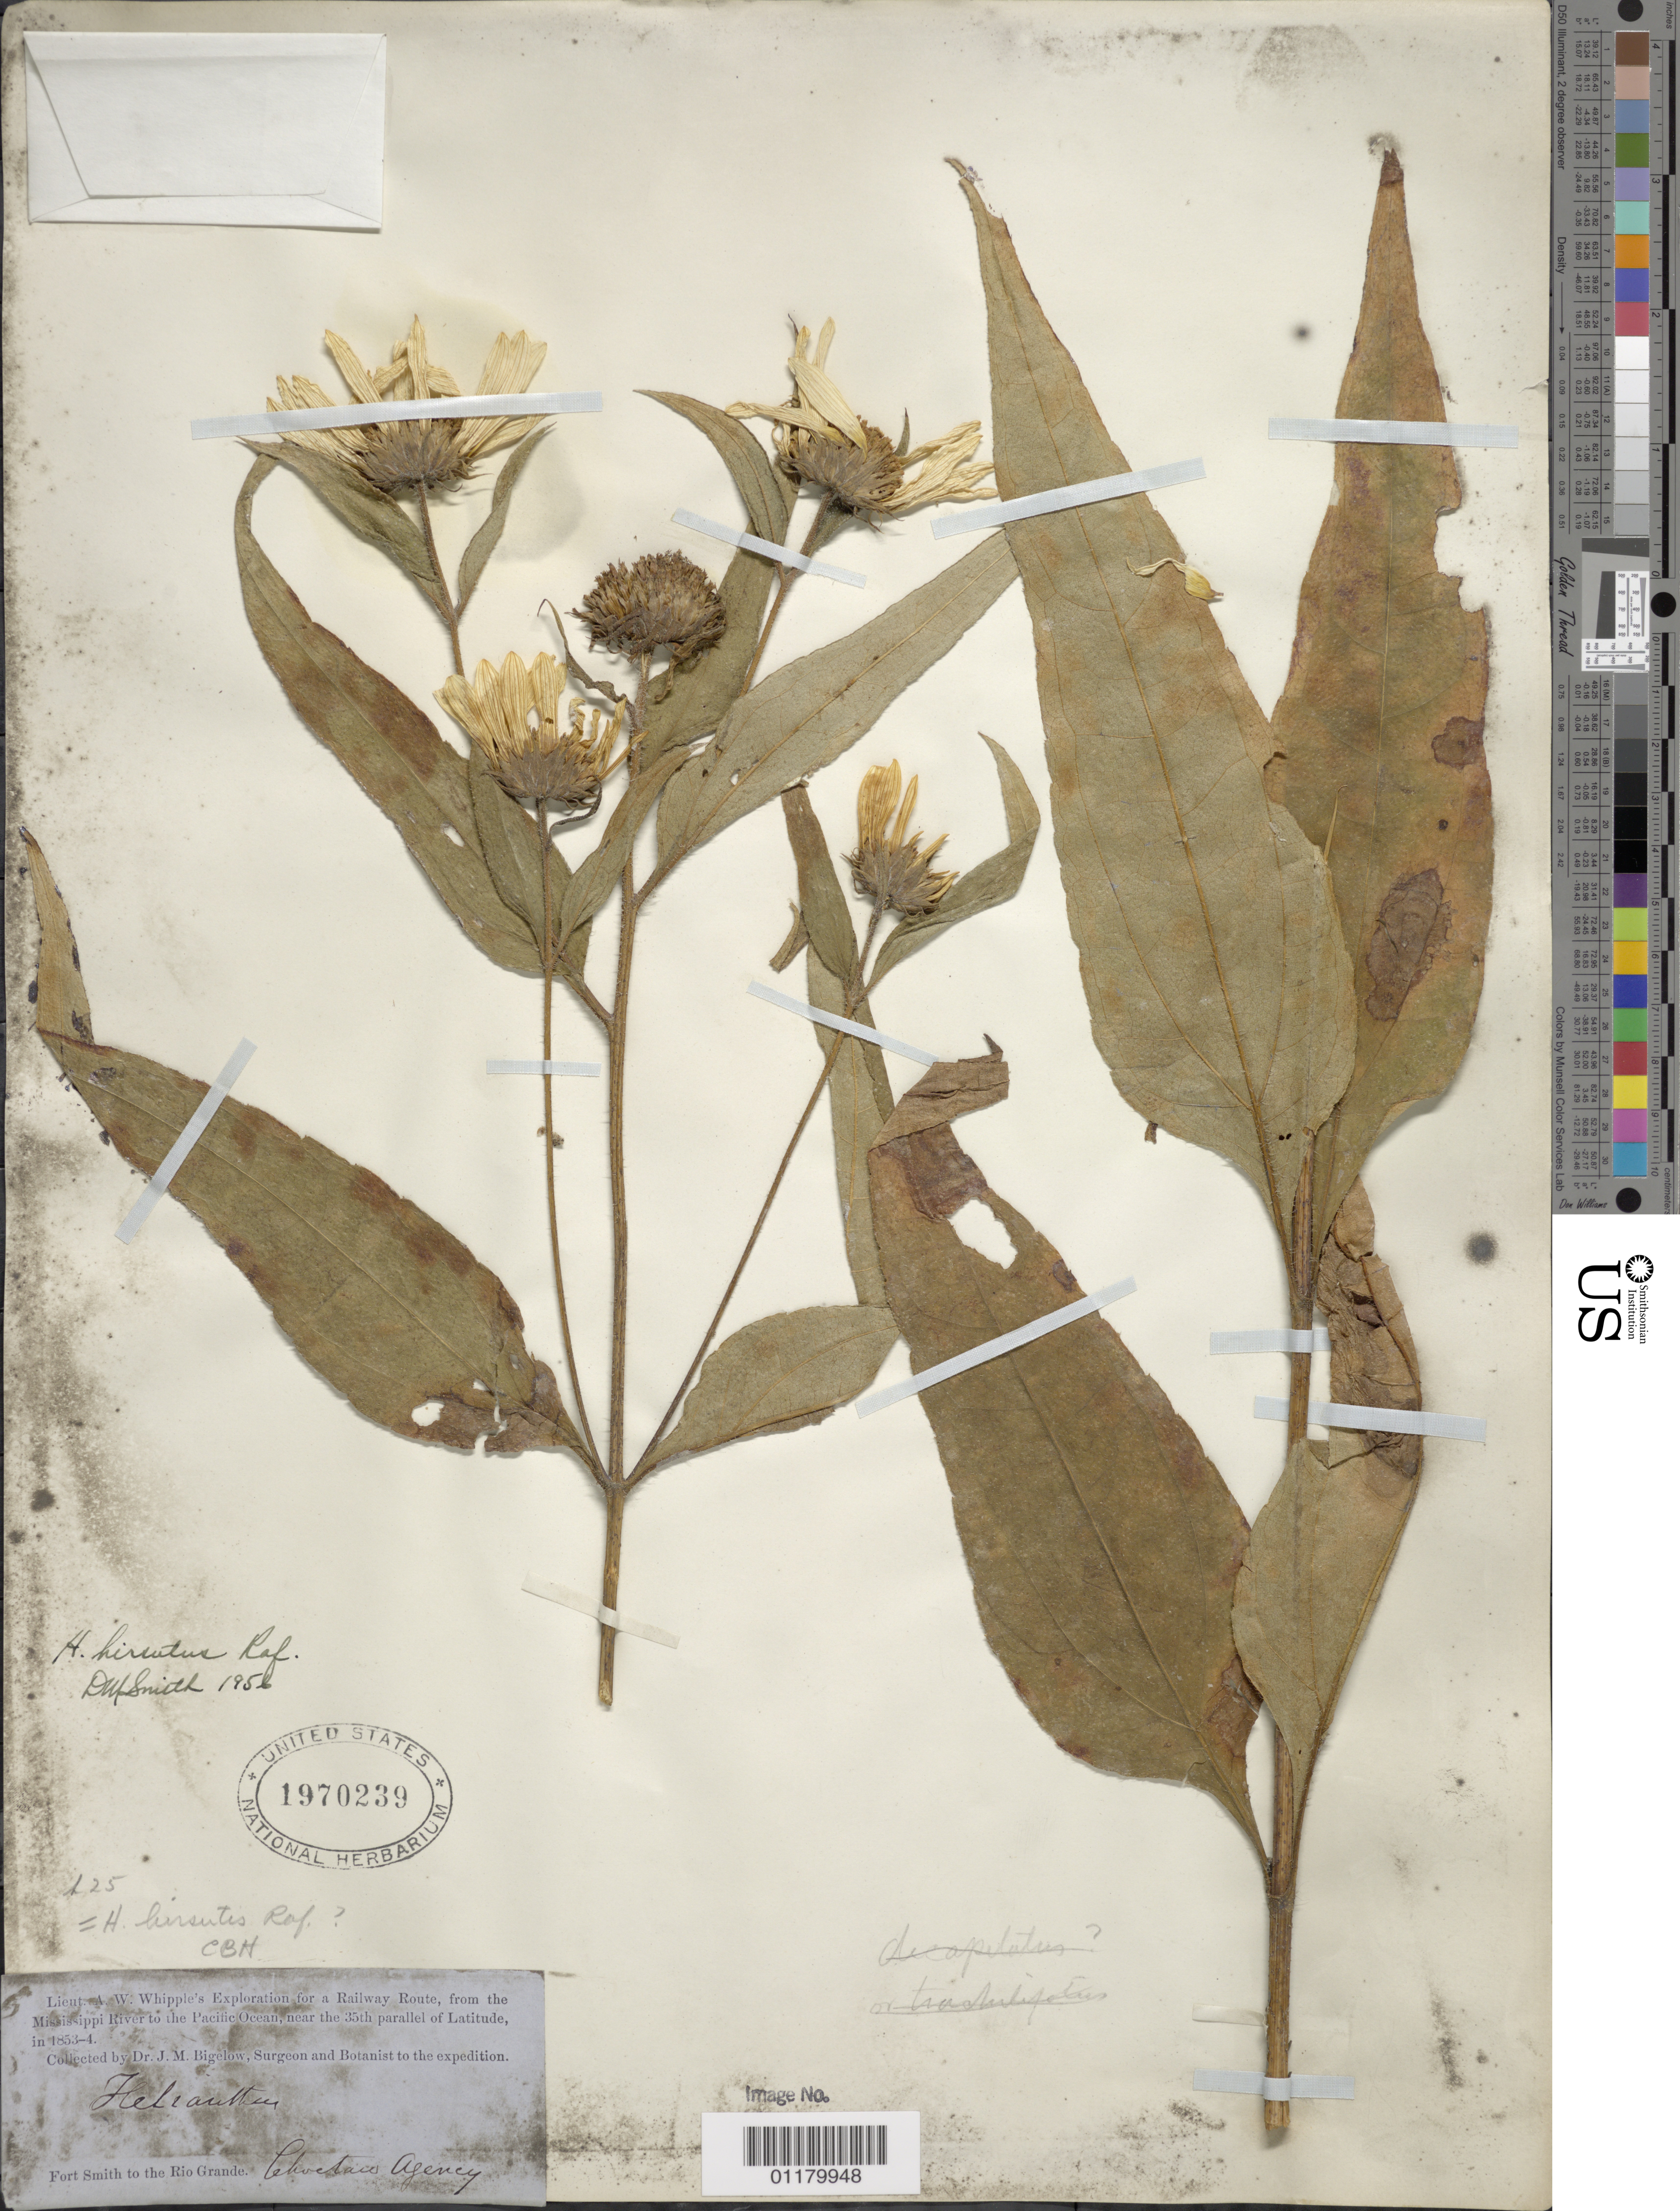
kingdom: Plantae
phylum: Tracheophyta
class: Magnoliopsida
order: Asterales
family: Asteraceae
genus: Helianthus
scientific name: Helianthus hirsutus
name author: Raf.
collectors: J. M. Bigelow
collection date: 1853/1854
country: United States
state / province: Oklahoma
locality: Fort Smith to the Rio Grande. Choctaw Agency.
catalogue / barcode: US 1970239